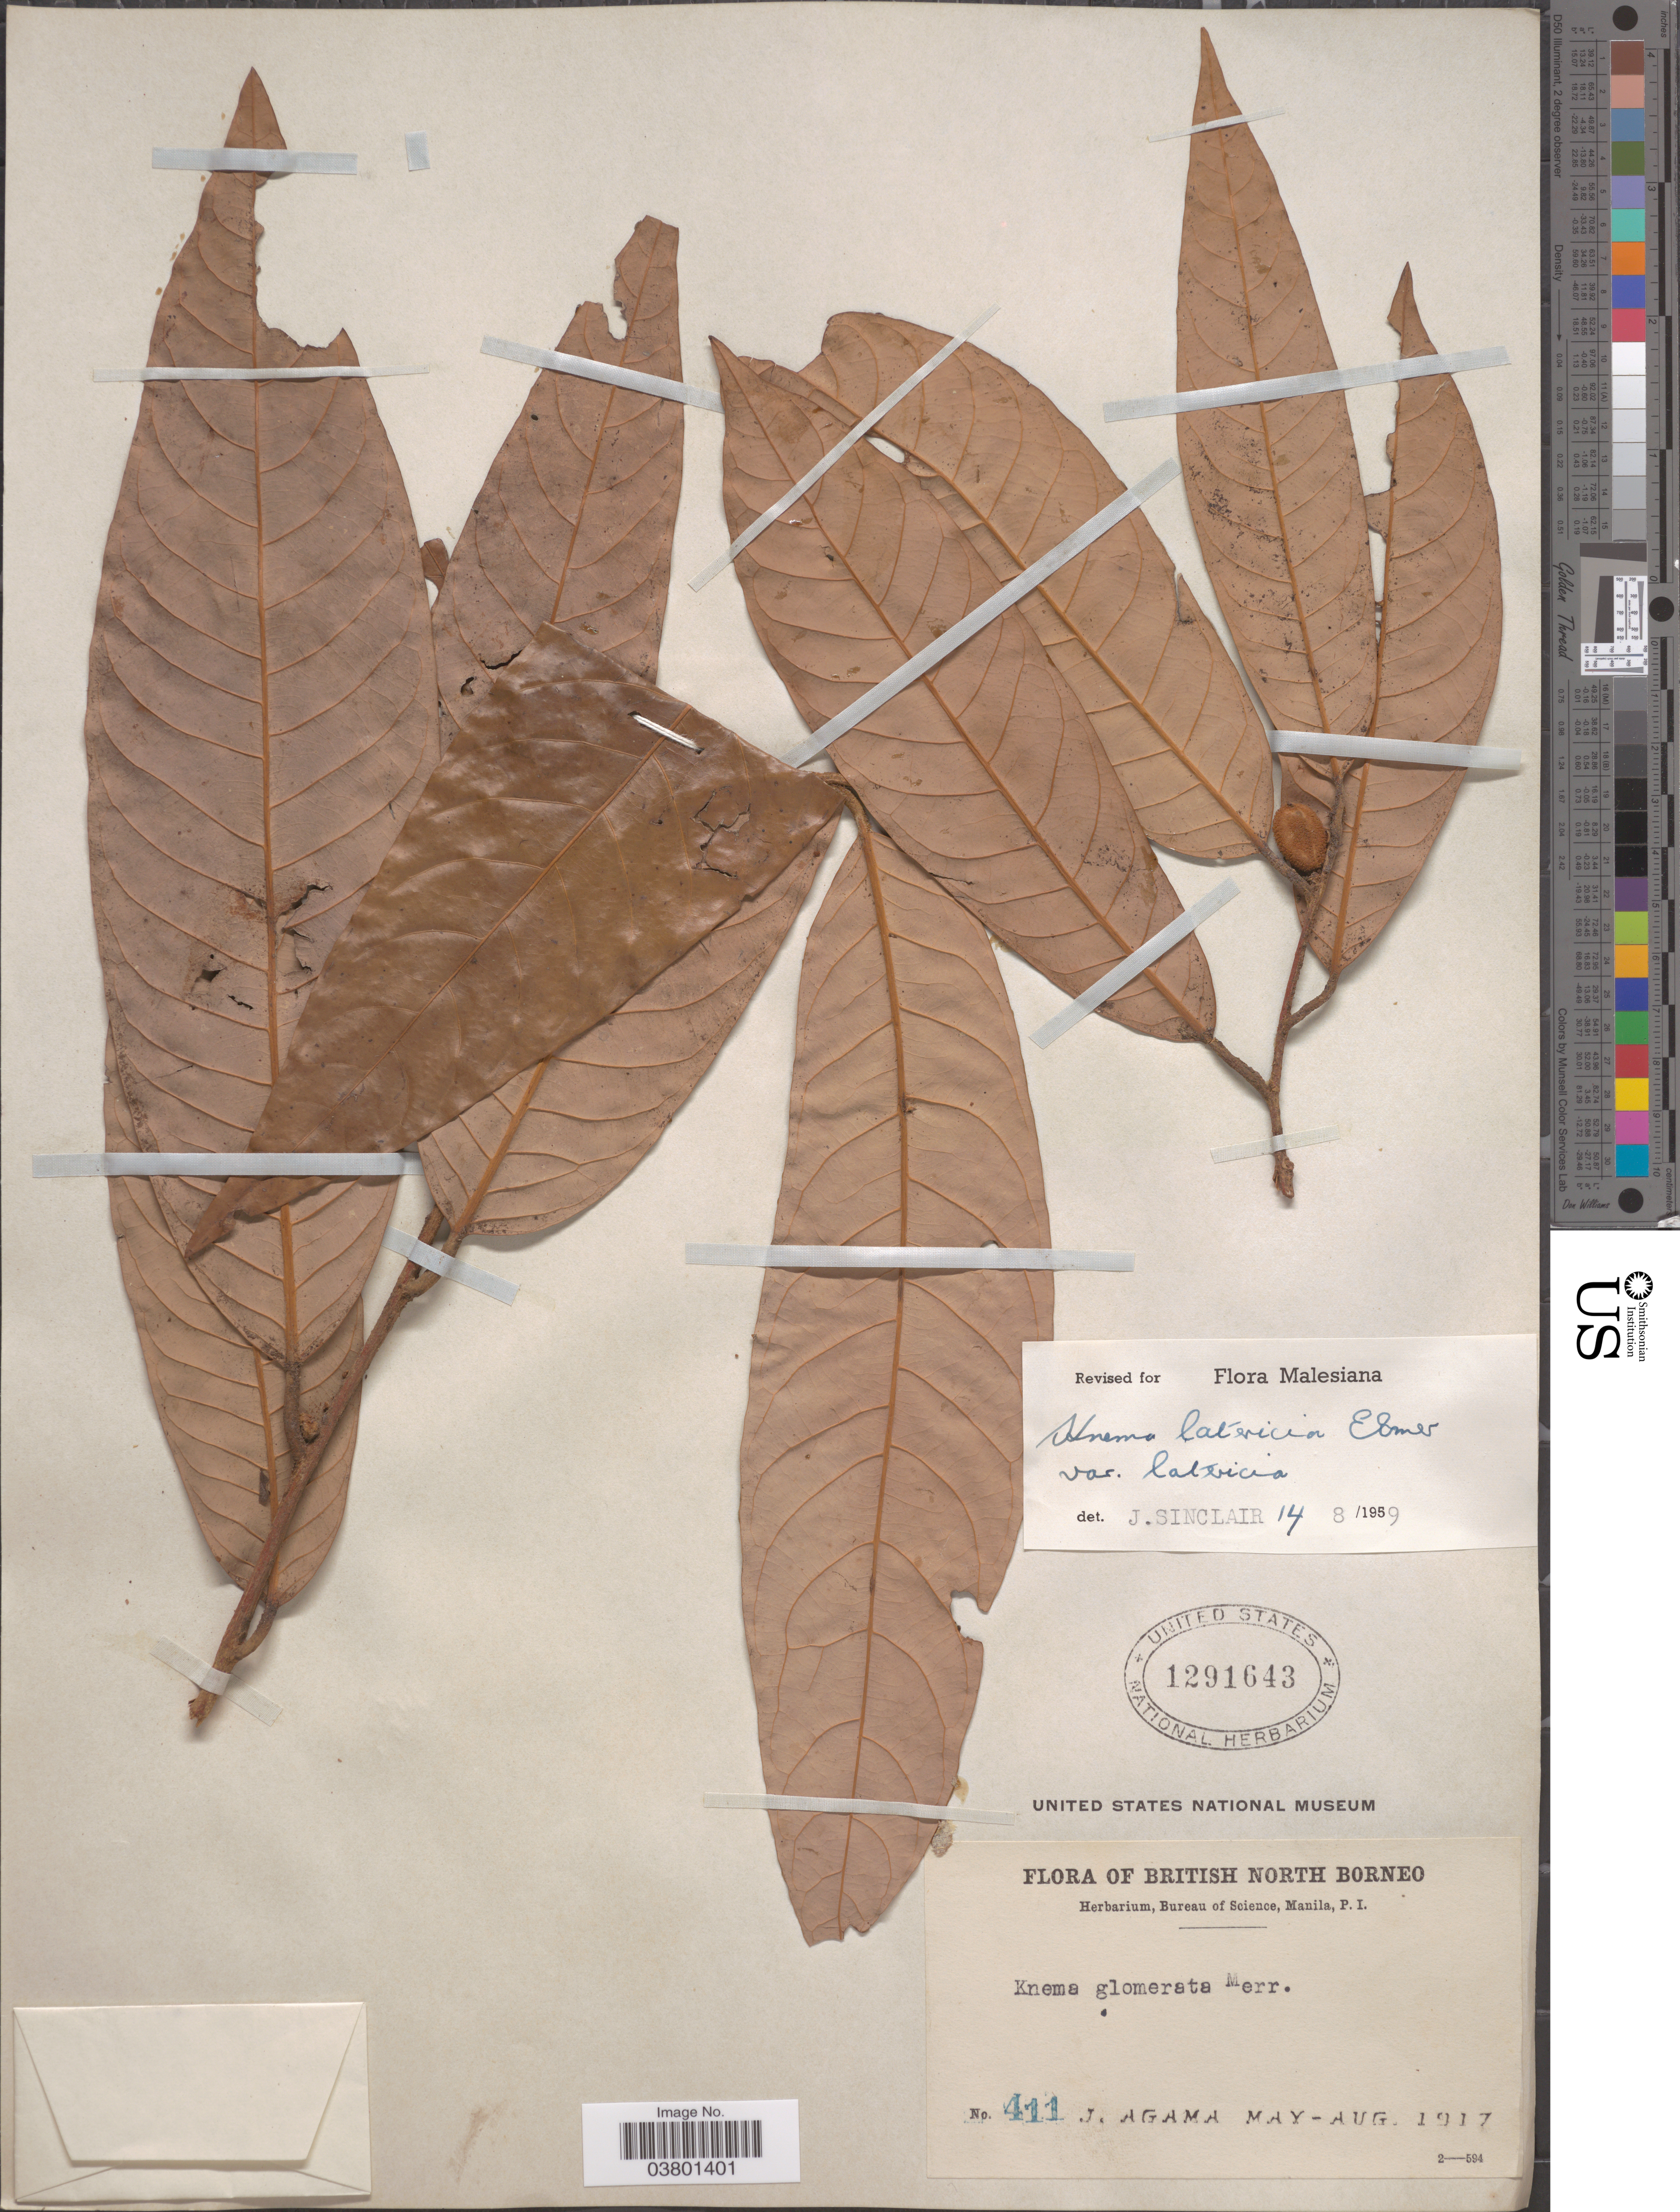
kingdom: Plantae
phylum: Tracheophyta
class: Magnoliopsida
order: Magnoliales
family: Myristicaceae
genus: Knema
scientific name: Knema latericia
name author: Elmer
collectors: J. Agama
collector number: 411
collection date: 1917-05/1917-08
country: Malaysia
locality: British North Borneo.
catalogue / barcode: US 1291643